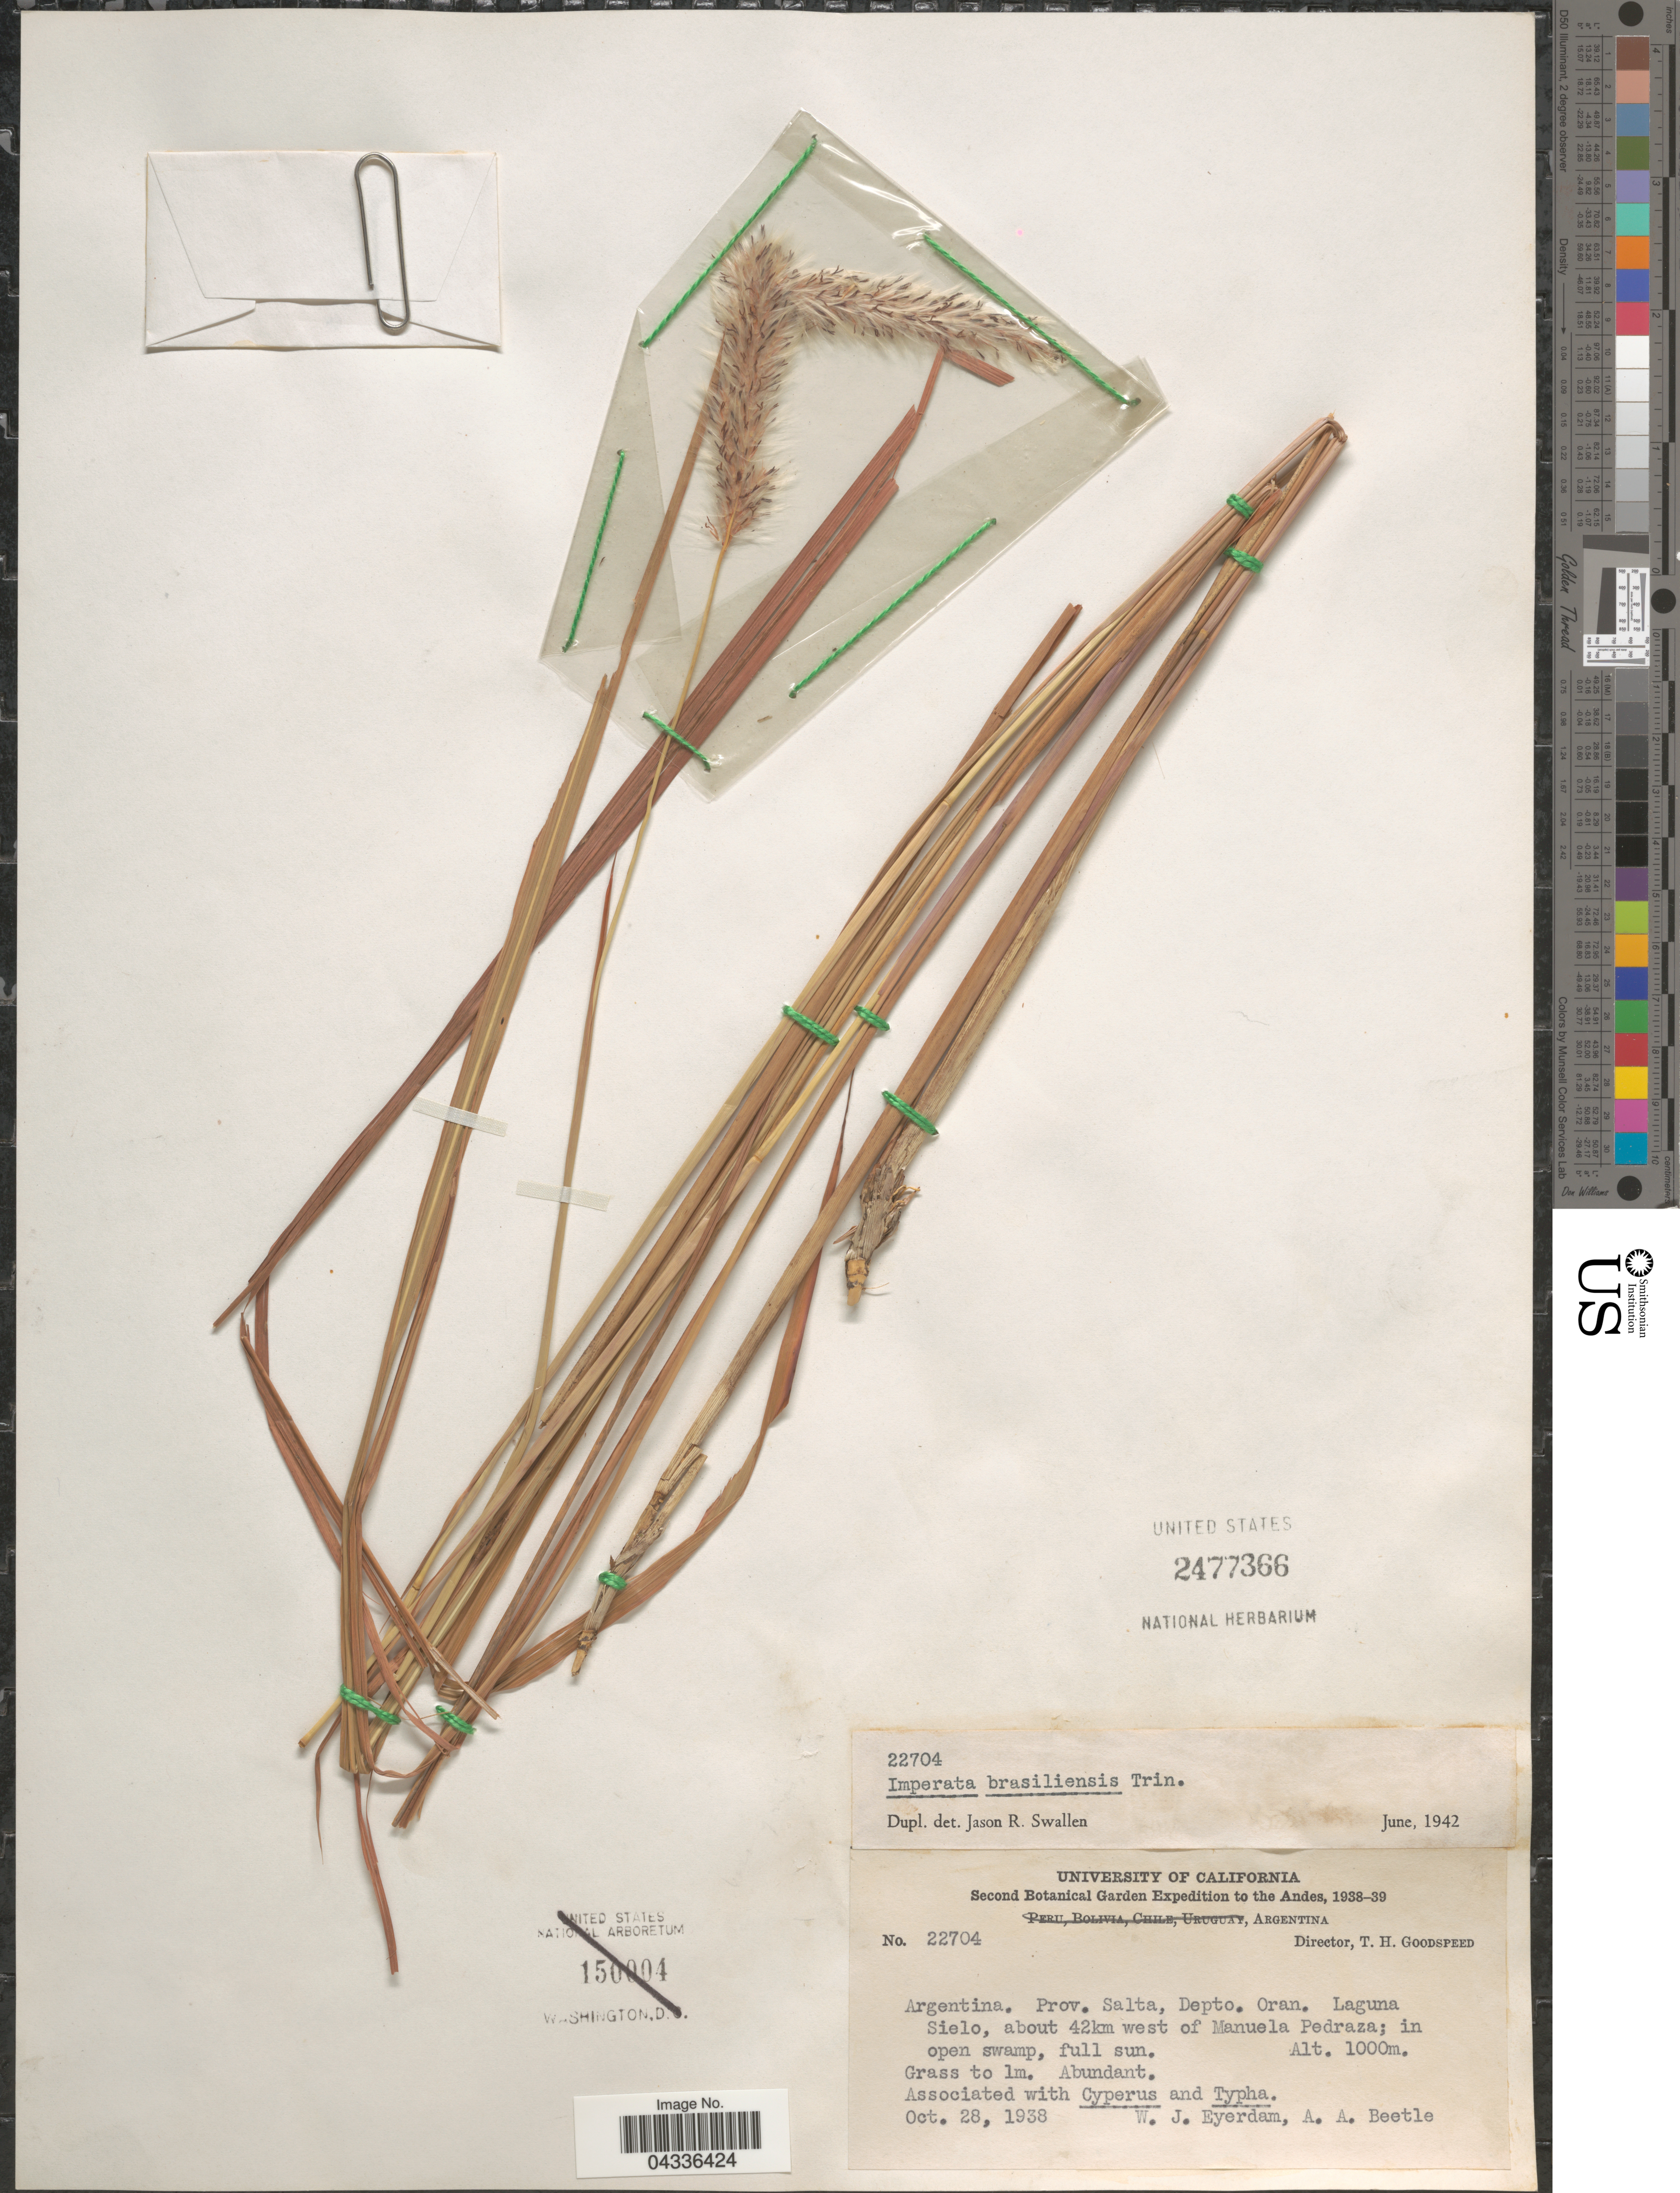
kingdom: Plantae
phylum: Tracheophyta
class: Liliopsida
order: Poales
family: Poaceae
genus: Imperata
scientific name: Imperata brasiliensis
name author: Trin.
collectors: W. J. Eyerdam & A. A. Beetle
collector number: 22704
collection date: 1938-10-28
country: Argentina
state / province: Salta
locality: Depto. Oran, Laguna Sielo, about 42km west of Manuela Pedraza.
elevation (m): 1000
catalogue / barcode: US 2477366